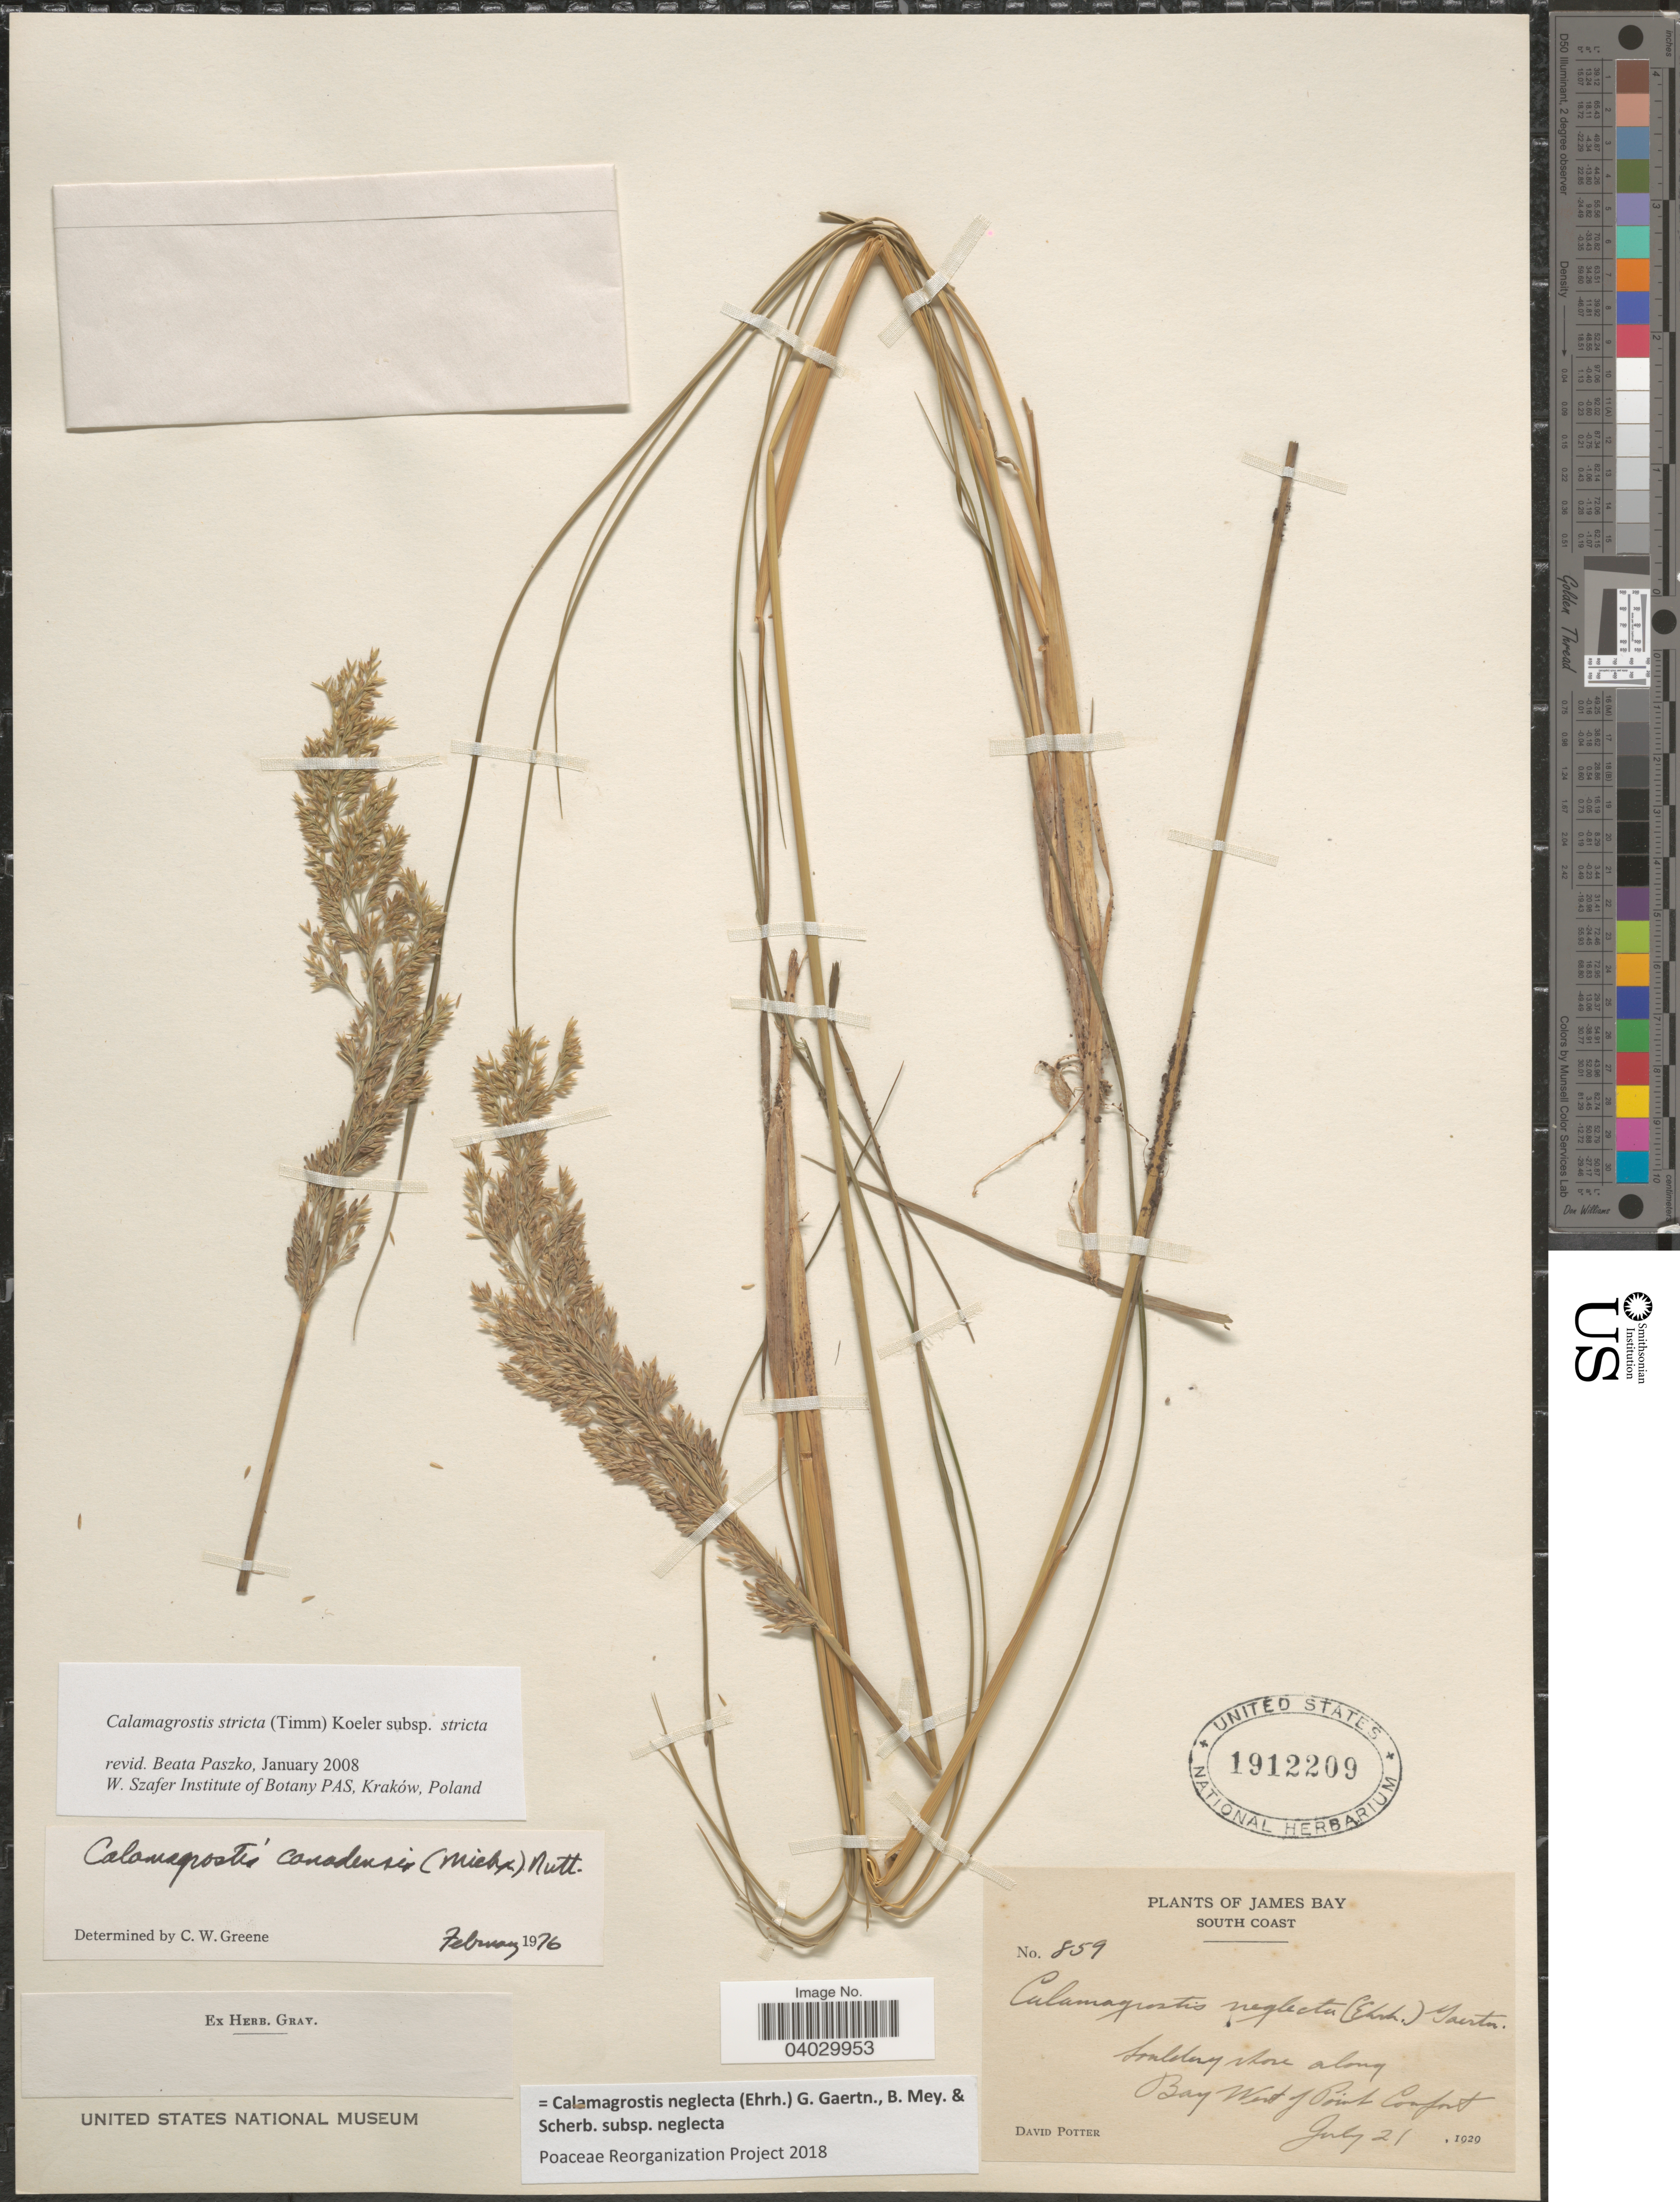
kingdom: Plantae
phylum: Tracheophyta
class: Liliopsida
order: Poales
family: Poaceae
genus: Calamagrostis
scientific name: Calamagrostis neglecta subsp. neglecta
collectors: D. Potter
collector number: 859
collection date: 1929-07-21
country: Canada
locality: James Bay. South Coast. Bouldery shore along Bay West of Point Comfort.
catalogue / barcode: US 1912209